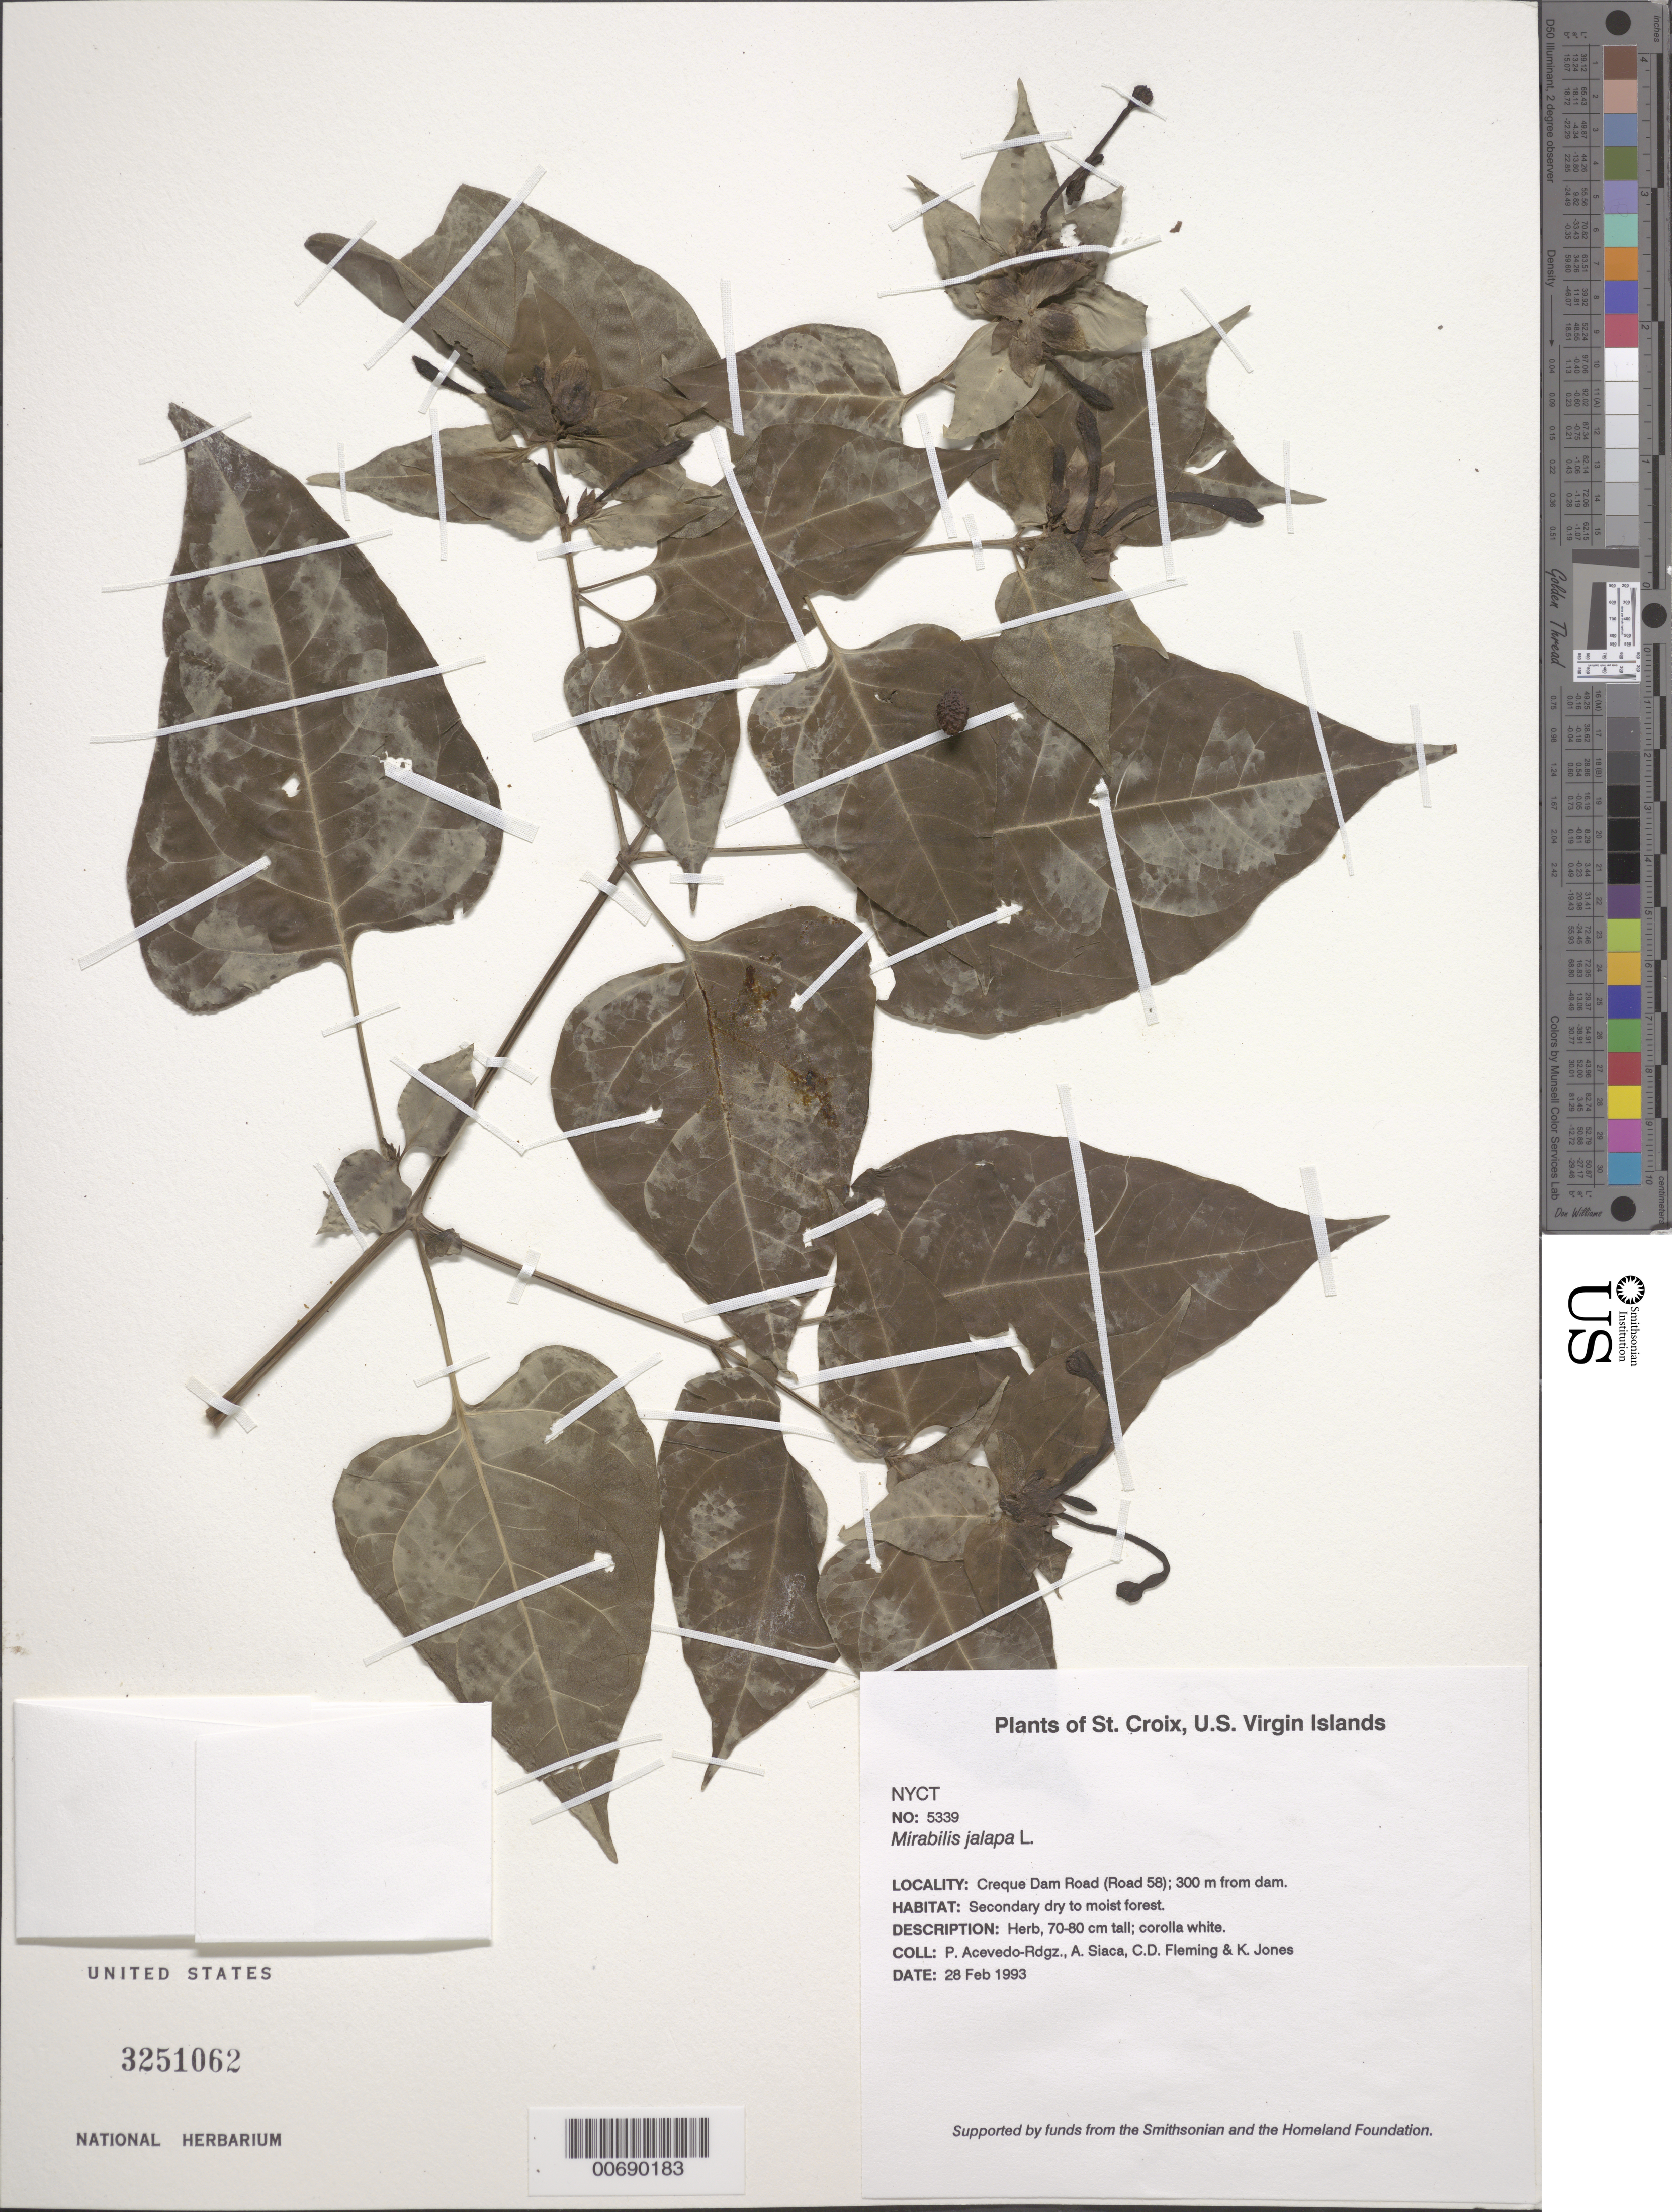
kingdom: Plantae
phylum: Tracheophyta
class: Magnoliopsida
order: Caryophyllales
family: Nyctaginaceae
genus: Mirabilis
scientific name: Mirabilis jalapa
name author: L.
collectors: P. Acevedo-Rodr., A. Siaca, C. Fleming & K. Jones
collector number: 5339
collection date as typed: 28 Feb 1993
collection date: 1993-02-28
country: U.S. Virgin Islands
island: St. Croix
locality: Creque Dam Road (Road 58); 300 m from dam.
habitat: Secondary dry to moist forest.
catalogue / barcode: US 3251062